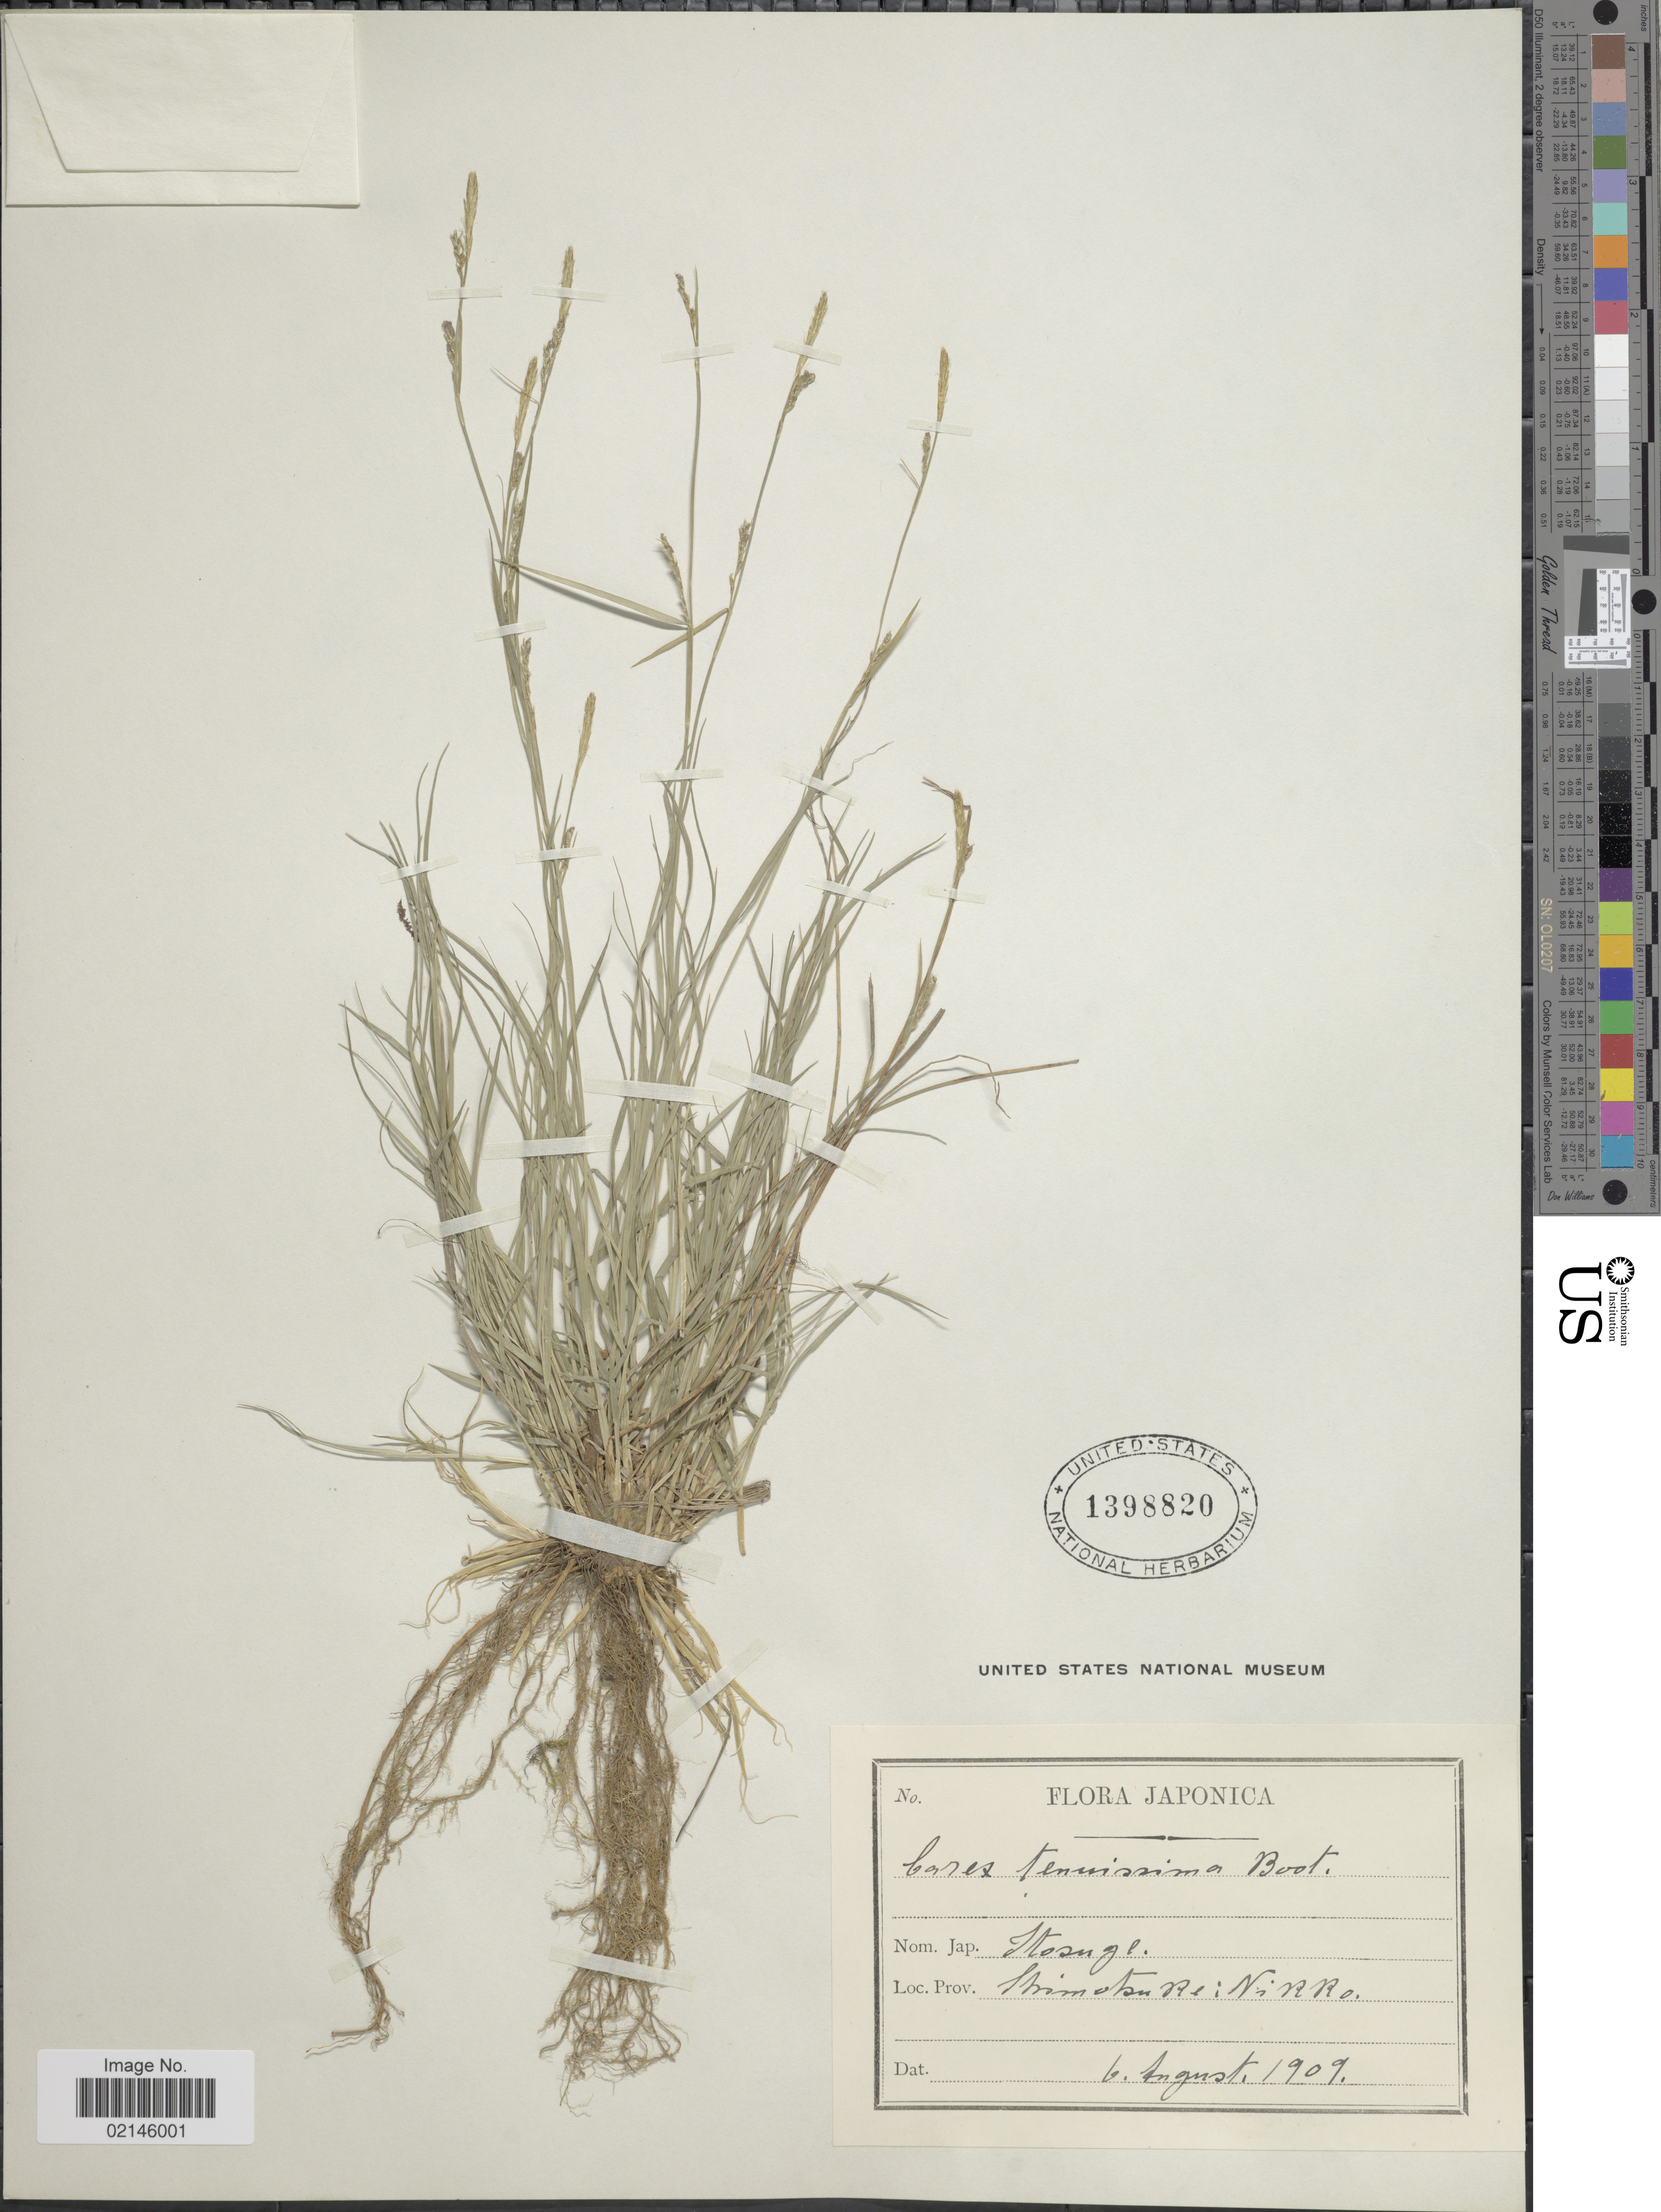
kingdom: Plantae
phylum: Tracheophyta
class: Liliopsida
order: Poales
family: Cyperaceae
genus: Carex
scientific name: Carex tenuissima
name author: Boott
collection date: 1909-08-06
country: Japan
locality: Shimotsu Re: Nikko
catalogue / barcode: US 1398820